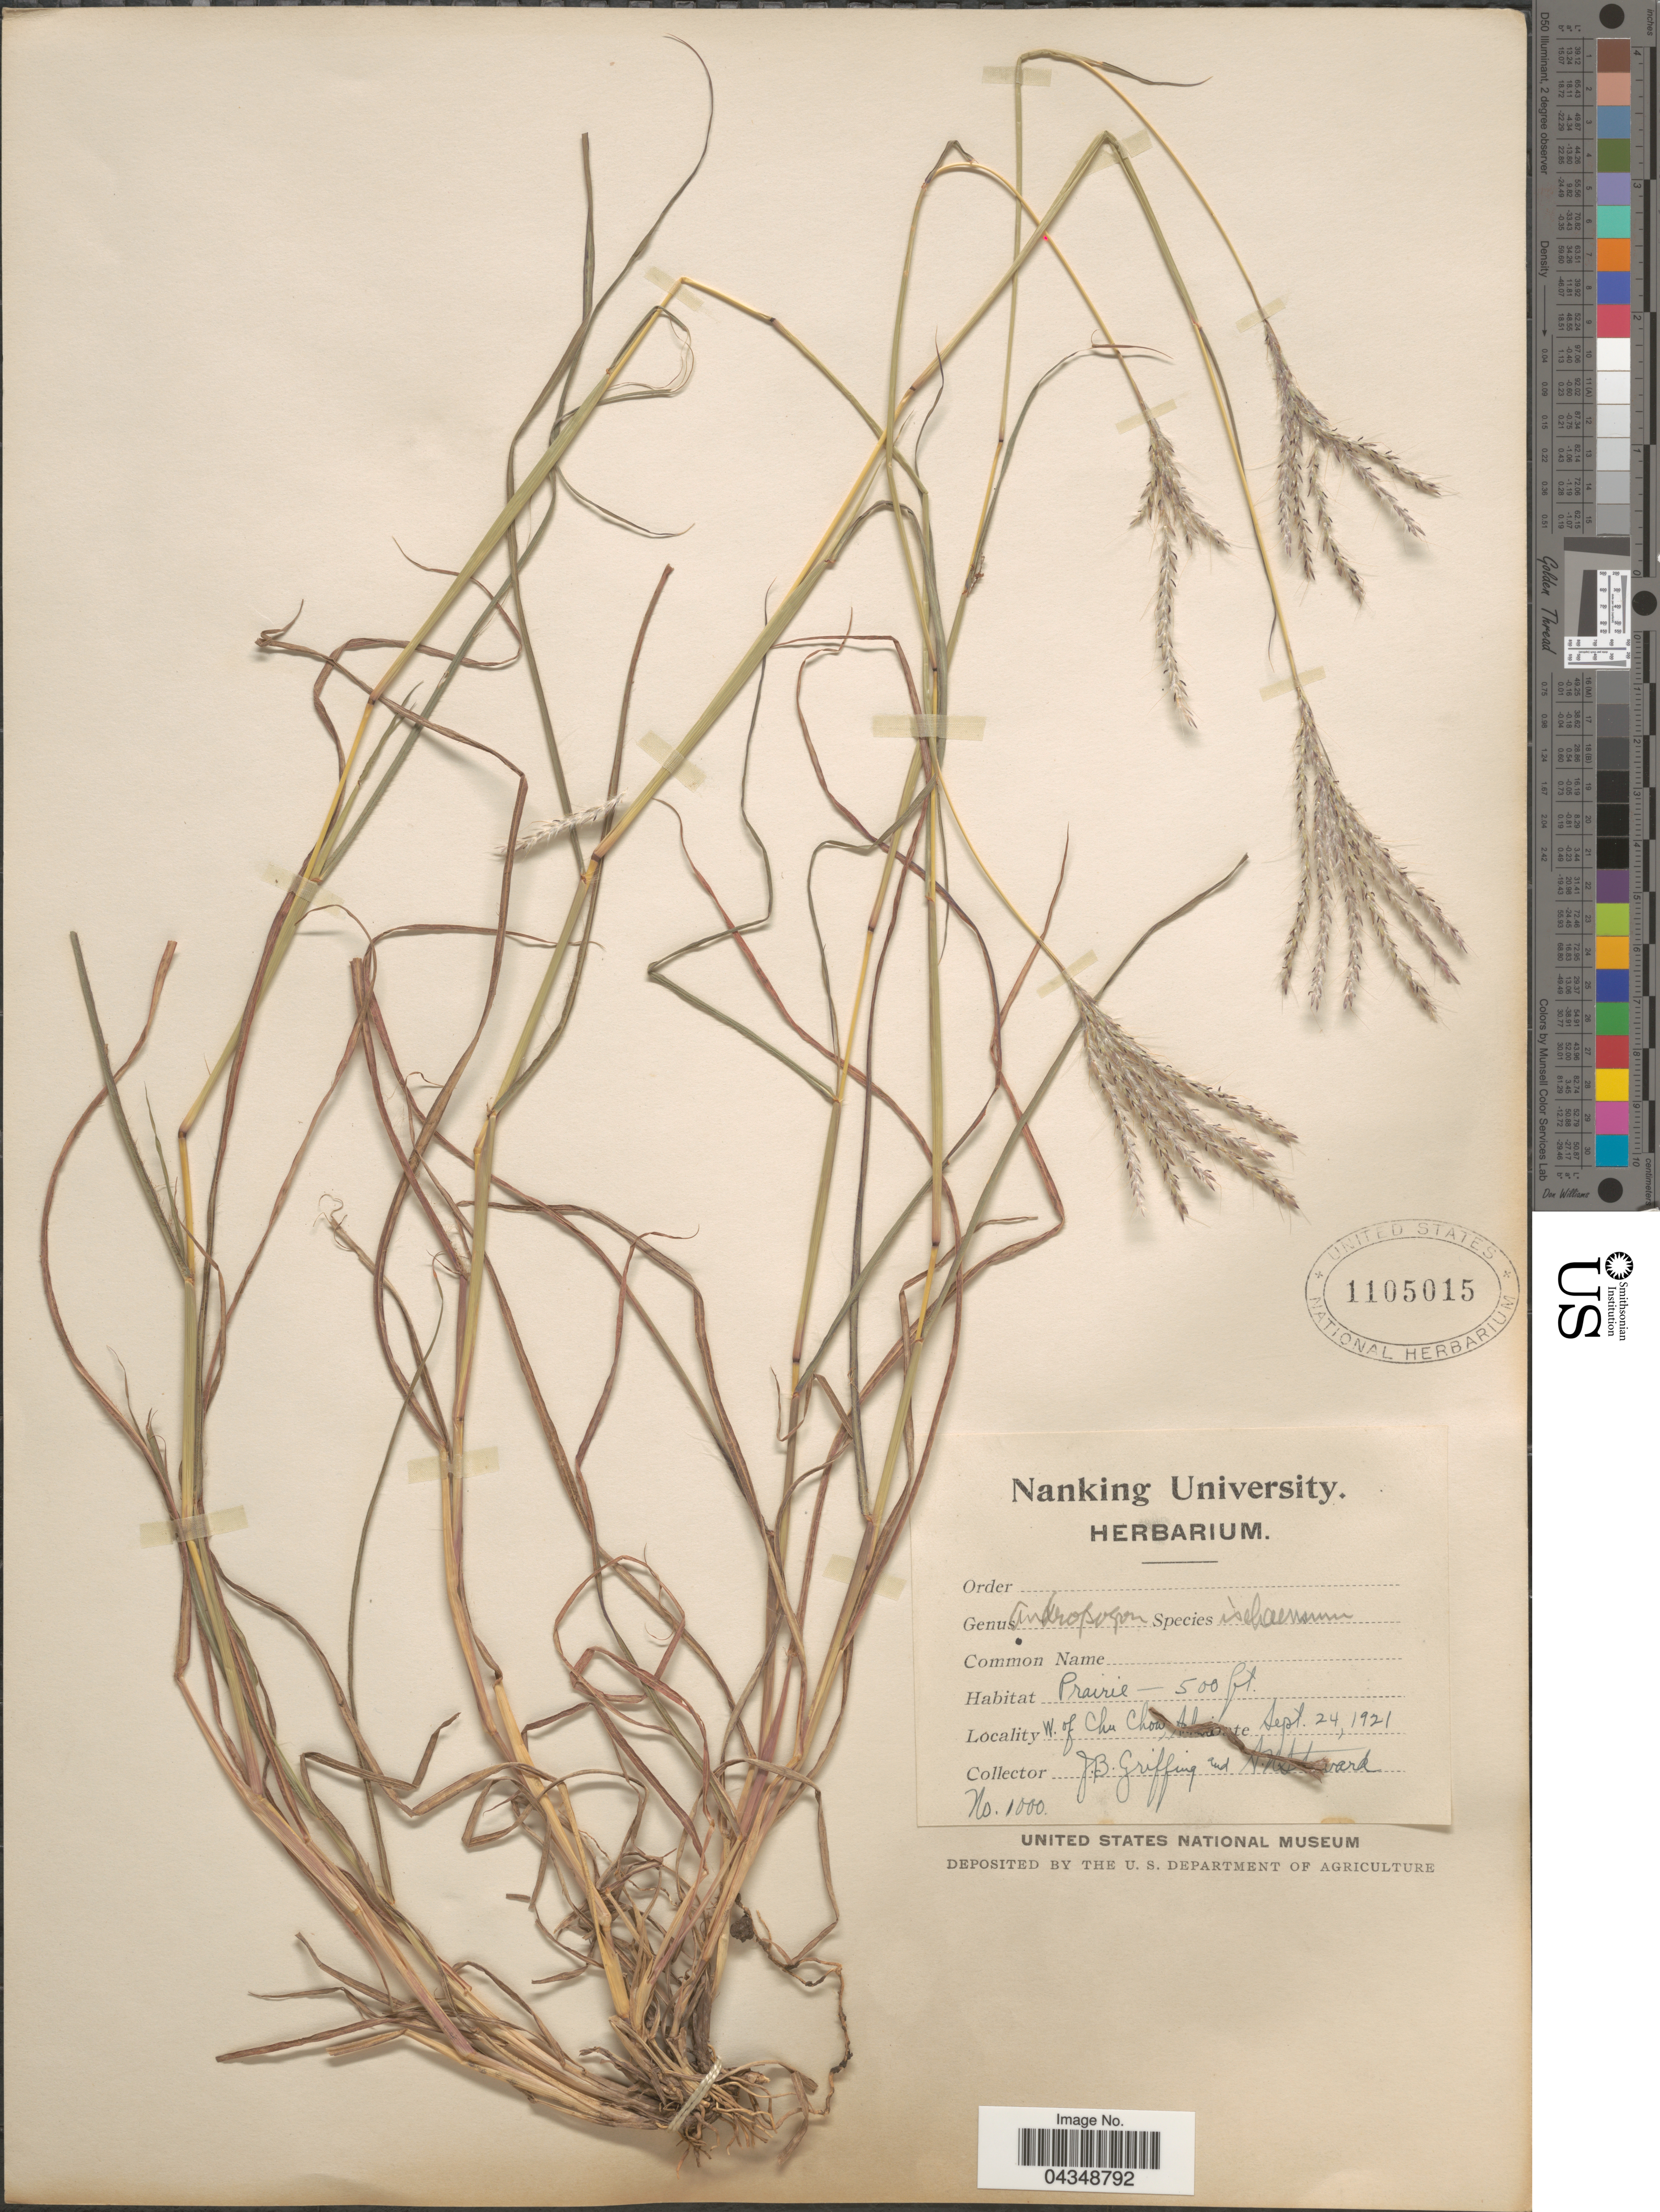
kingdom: Plantae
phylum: Tracheophyta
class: Liliopsida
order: Poales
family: Poaceae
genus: Bothriochloa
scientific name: Bothriochloa ischaemum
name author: (L.) Keng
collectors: J. Griffin & A. N. Steward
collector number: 1000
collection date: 1921-09-24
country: China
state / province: Anhui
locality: W. of Chu Chow, [illegible text].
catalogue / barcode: US 1105015